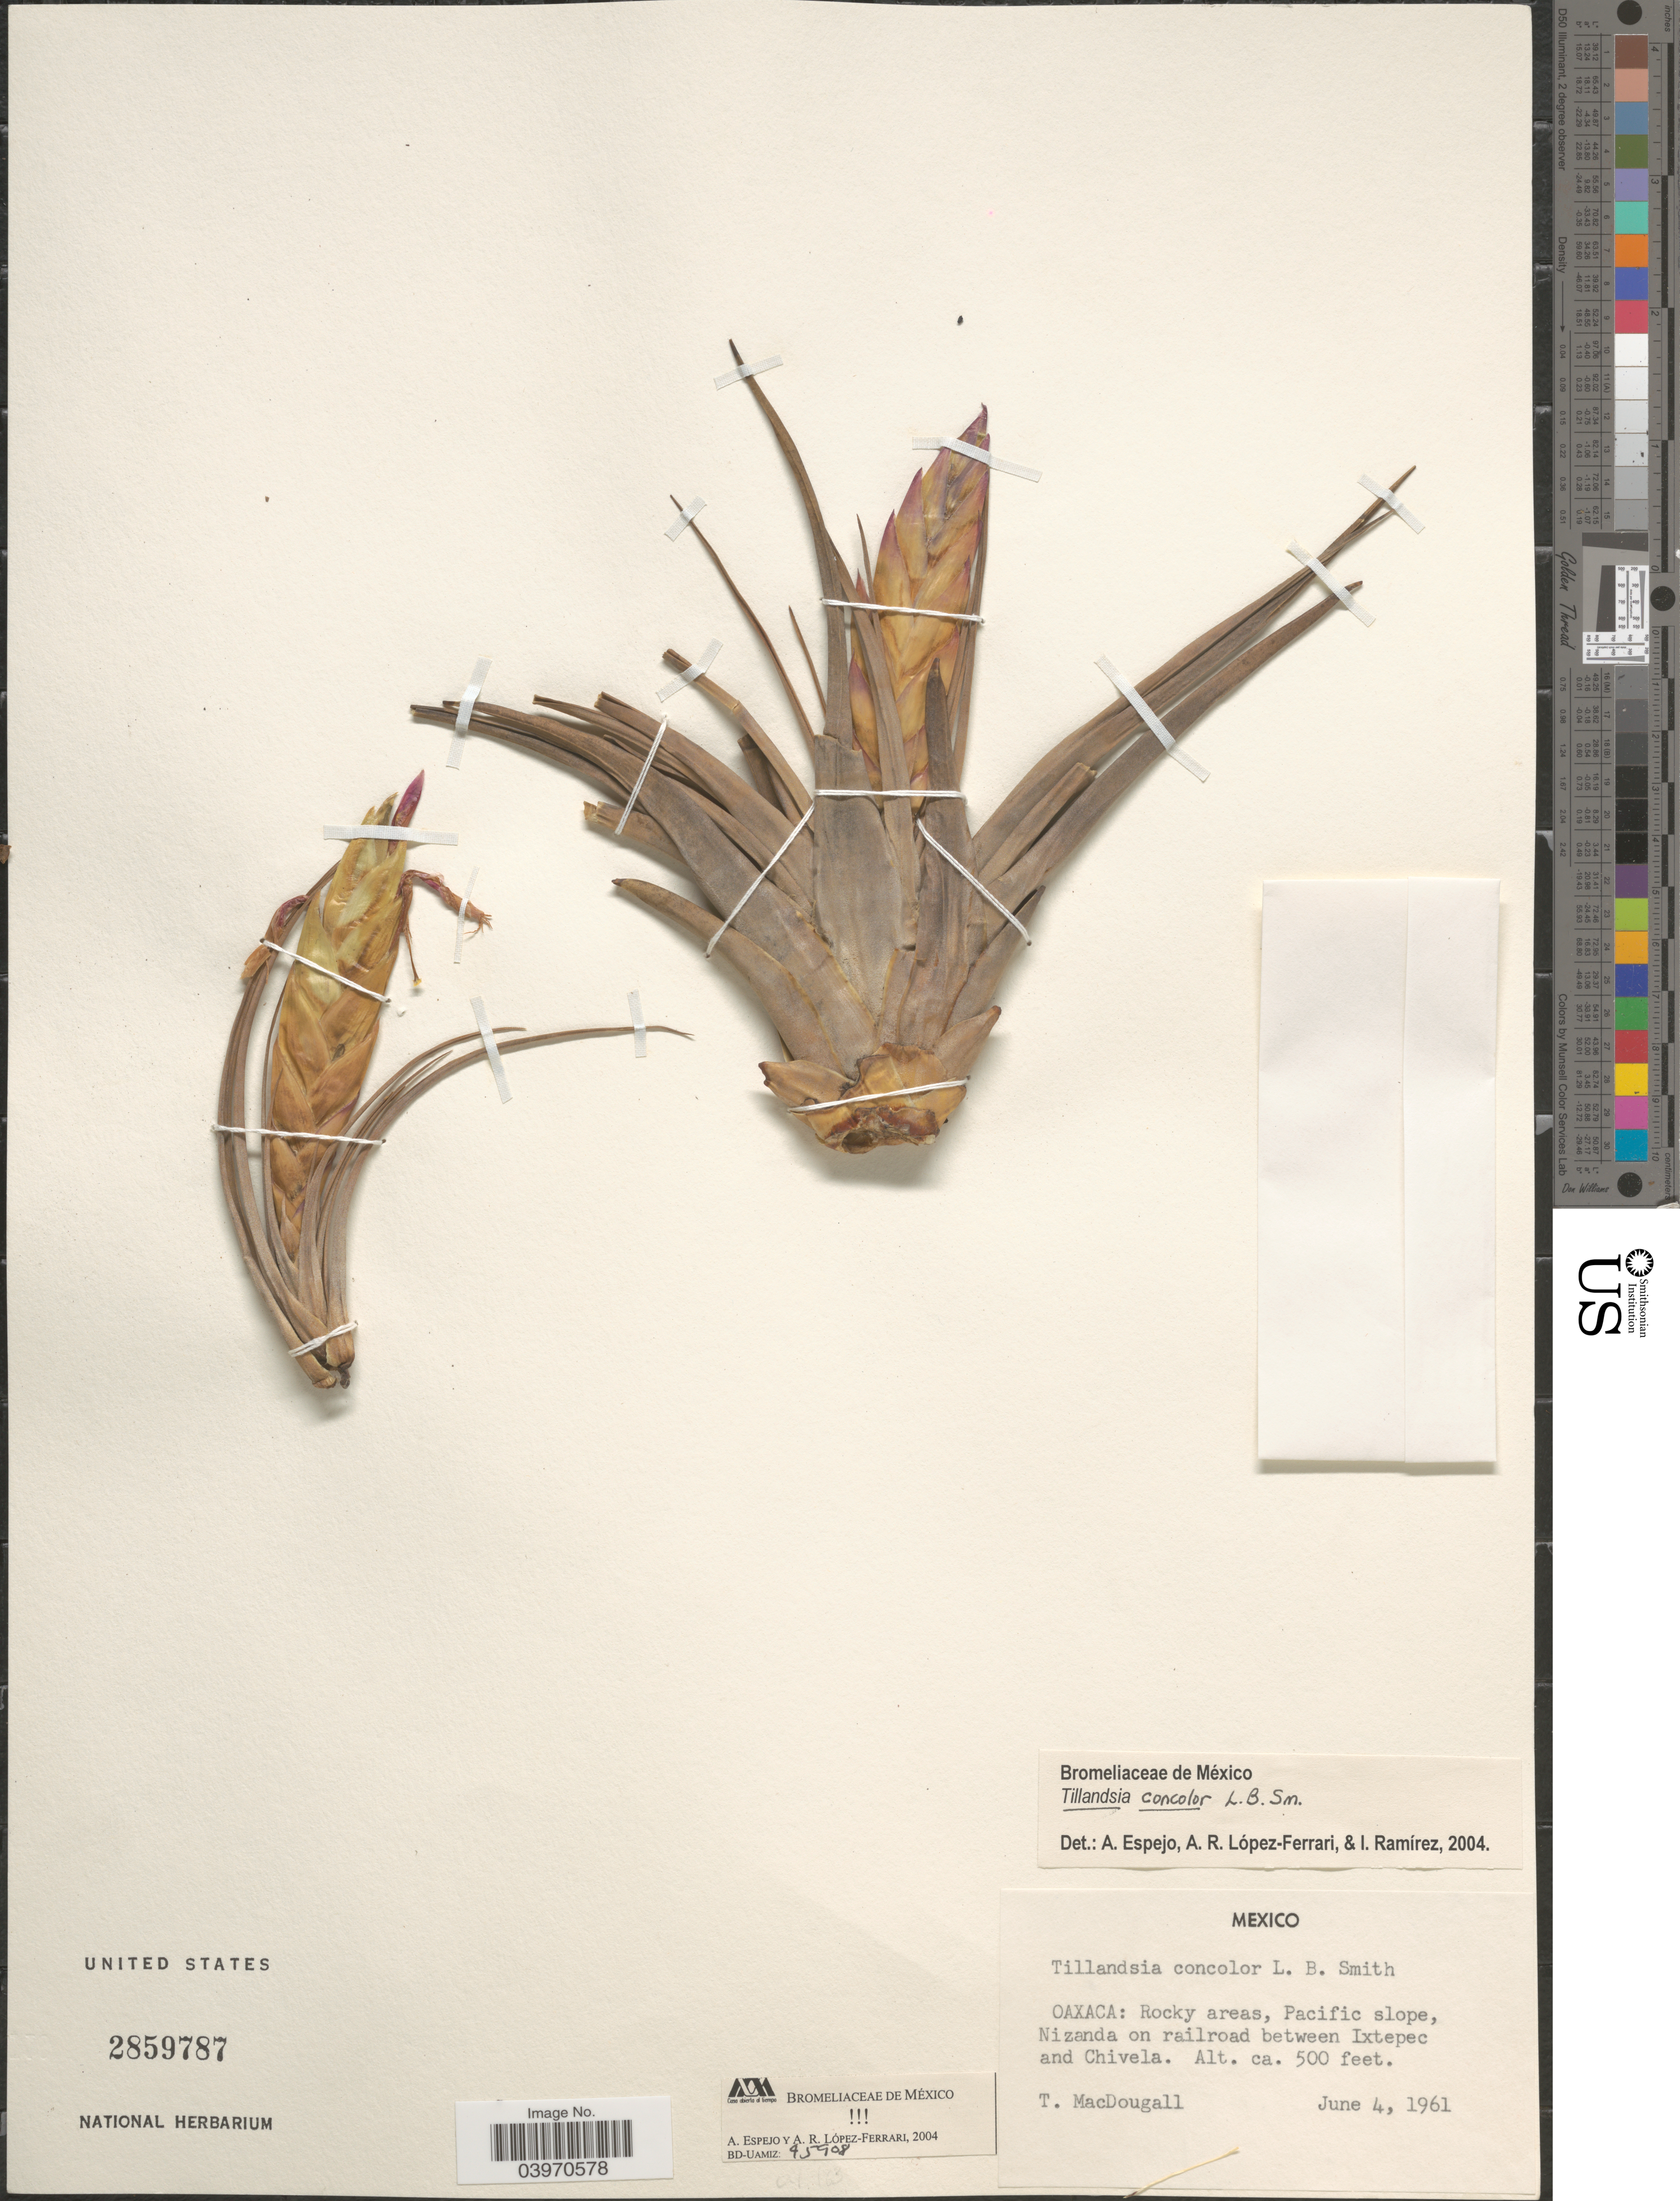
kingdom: Plantae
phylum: Tracheophyta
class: Liliopsida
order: Poales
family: Bromeliaceae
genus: Tillandsia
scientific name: Tillandsia concolor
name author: L.B. Sm.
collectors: T. B. MacDougall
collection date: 1961-06-04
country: Mexico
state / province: Oaxaca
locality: Rocky areas, Pacific slope, Nizanda on railroad between Ixtepec and Chivela.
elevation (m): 152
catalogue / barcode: US 2859787